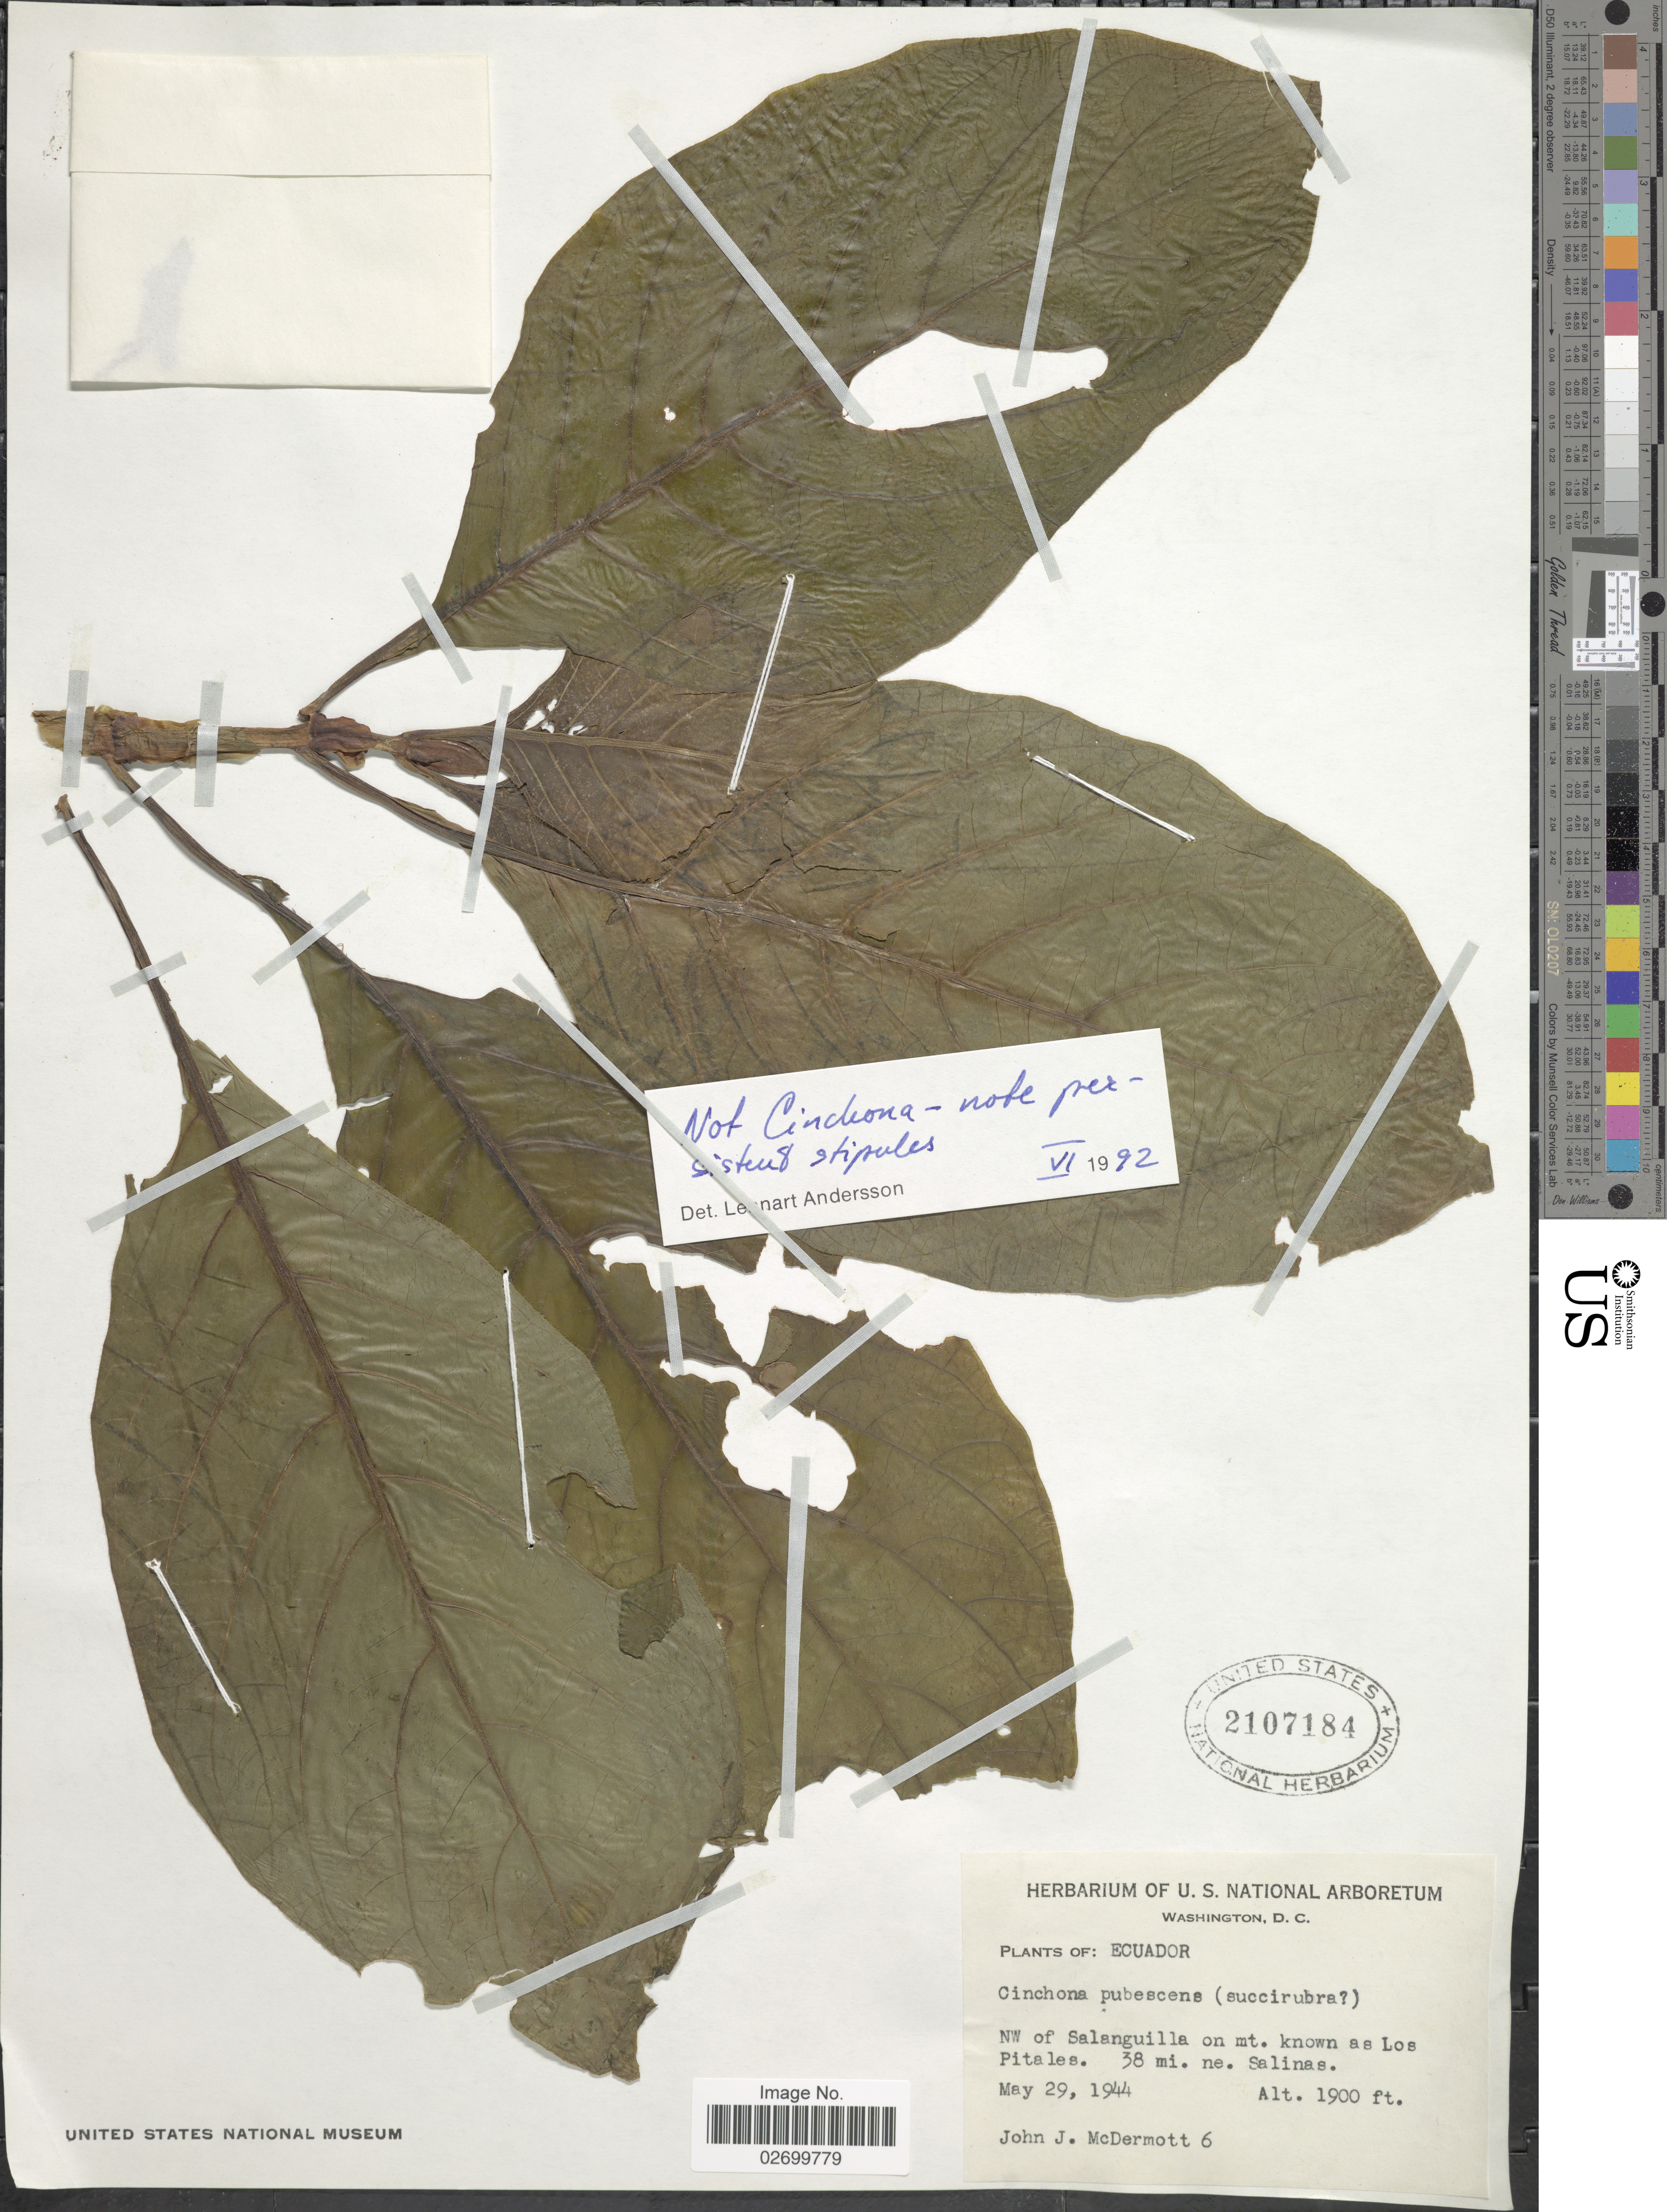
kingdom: Plantae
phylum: Tracheophyta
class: Magnoliopsida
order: Gentianales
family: Rubiaceae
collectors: J. McDermott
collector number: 6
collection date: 1944-05-29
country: Ecuador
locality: NW of Salanguilla on mt. known as Los Pitales. 38 mi. ne. Salinas.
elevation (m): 579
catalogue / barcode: US 2107184